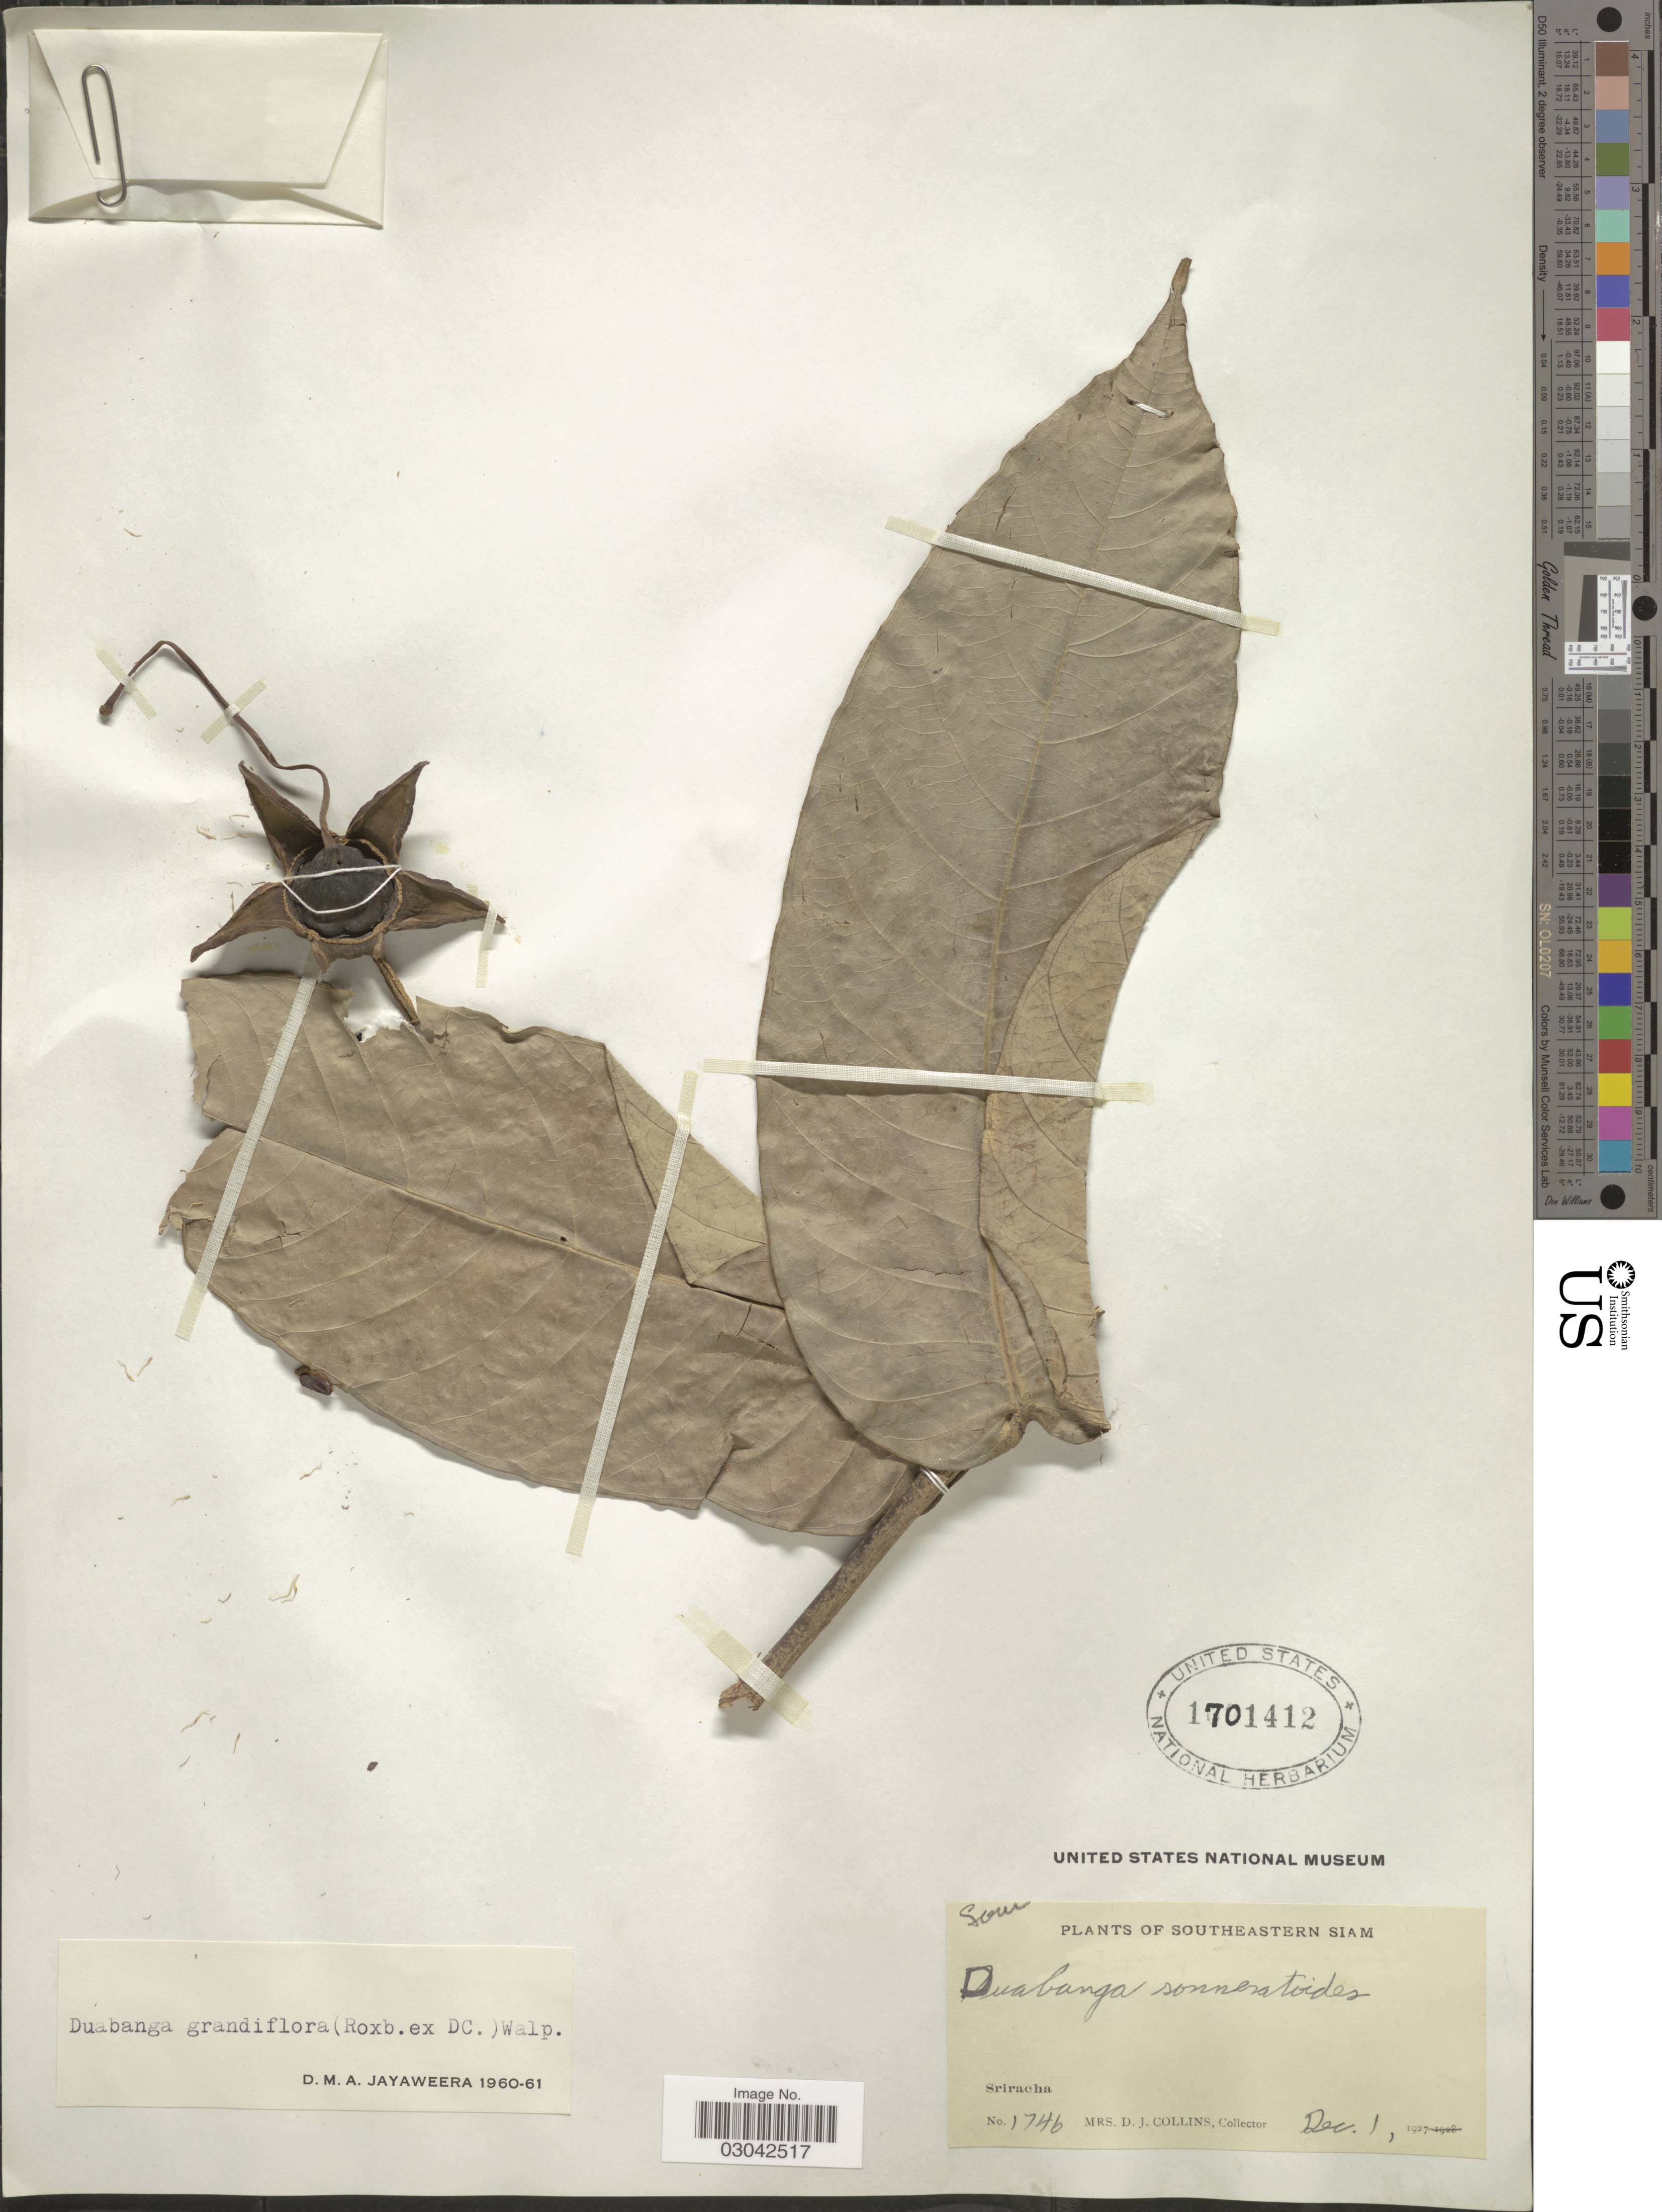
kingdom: Plantae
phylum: Tracheophyta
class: Magnoliopsida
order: Myrtales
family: Lythraceae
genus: Duabanga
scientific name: Duabanga grandiflora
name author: (Roxb. ex DC.) Walp.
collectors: Mrs. D. J. Collins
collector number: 1746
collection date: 1927-11-01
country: Thailand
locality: Southeastern Siam, Sriracha.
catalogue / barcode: US 1701412